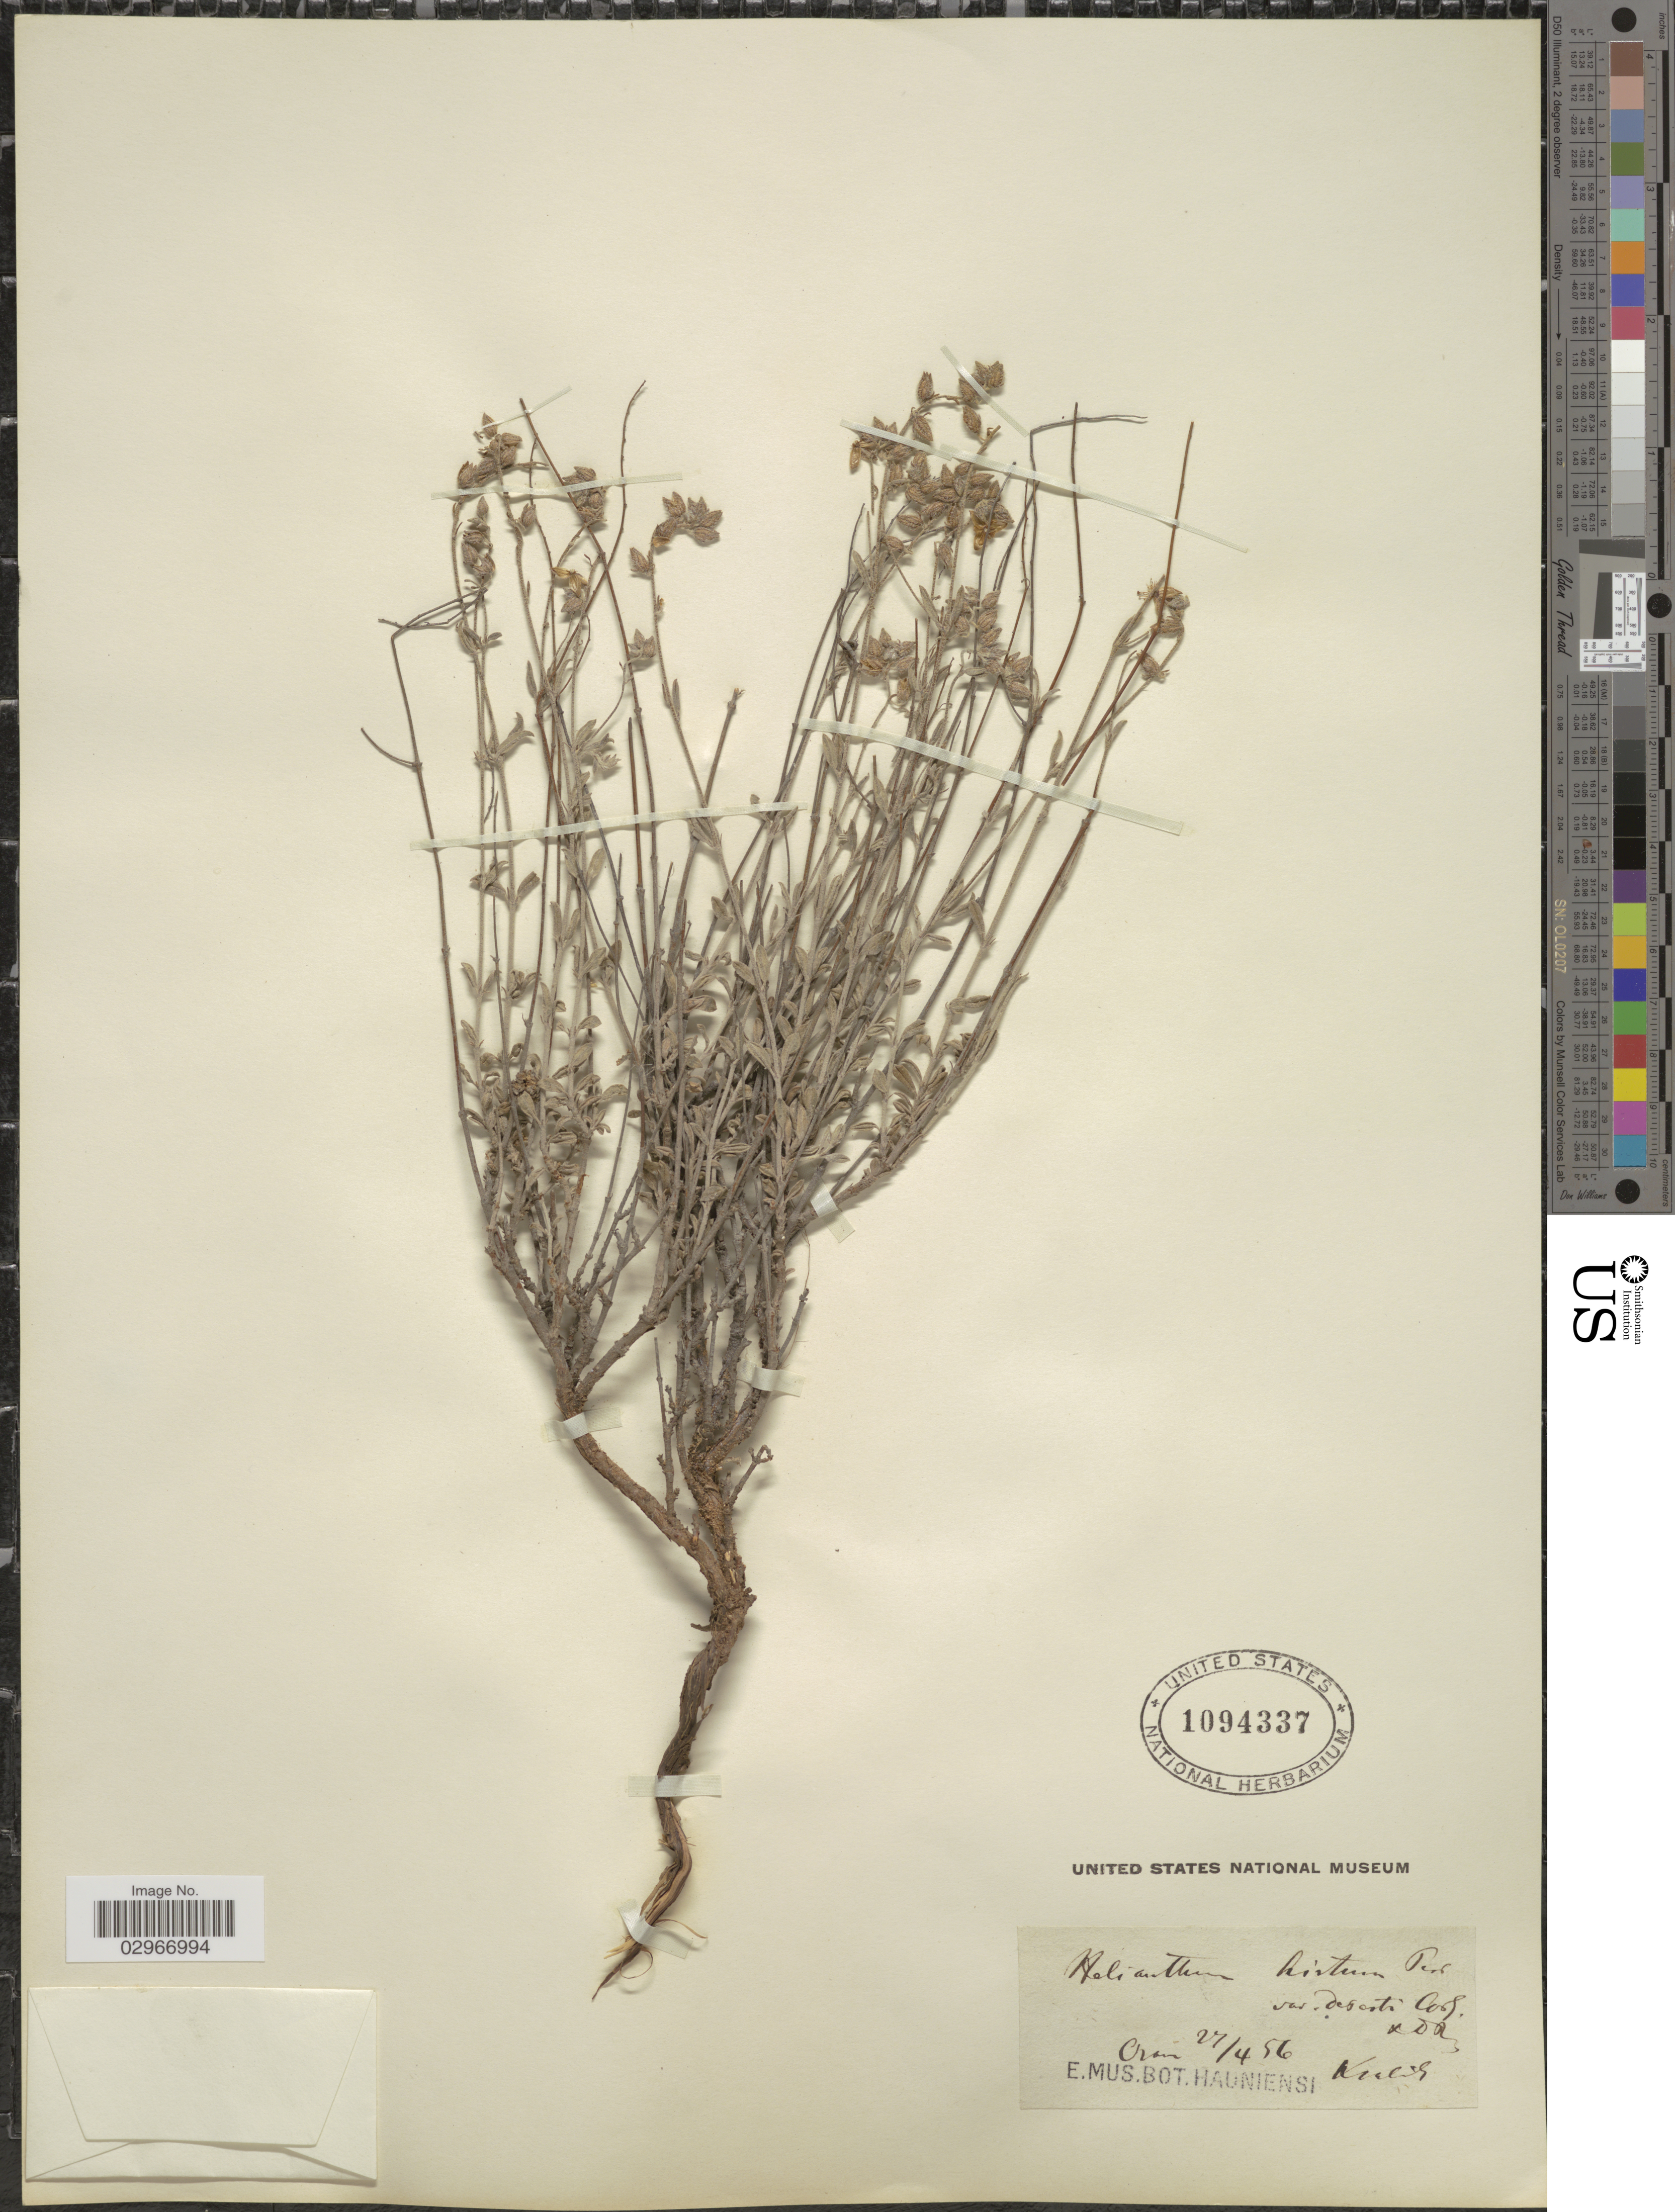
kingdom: Plantae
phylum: Tracheophyta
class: Magnoliopsida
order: Malvales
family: Cistaceae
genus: Helianthemum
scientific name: Helianthemum hirtum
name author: (L.) Mill.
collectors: Kralik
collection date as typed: Transcribed d/m/y: 27/4/56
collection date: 1856-04-27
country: Algeria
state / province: Oran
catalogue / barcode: US 1094337